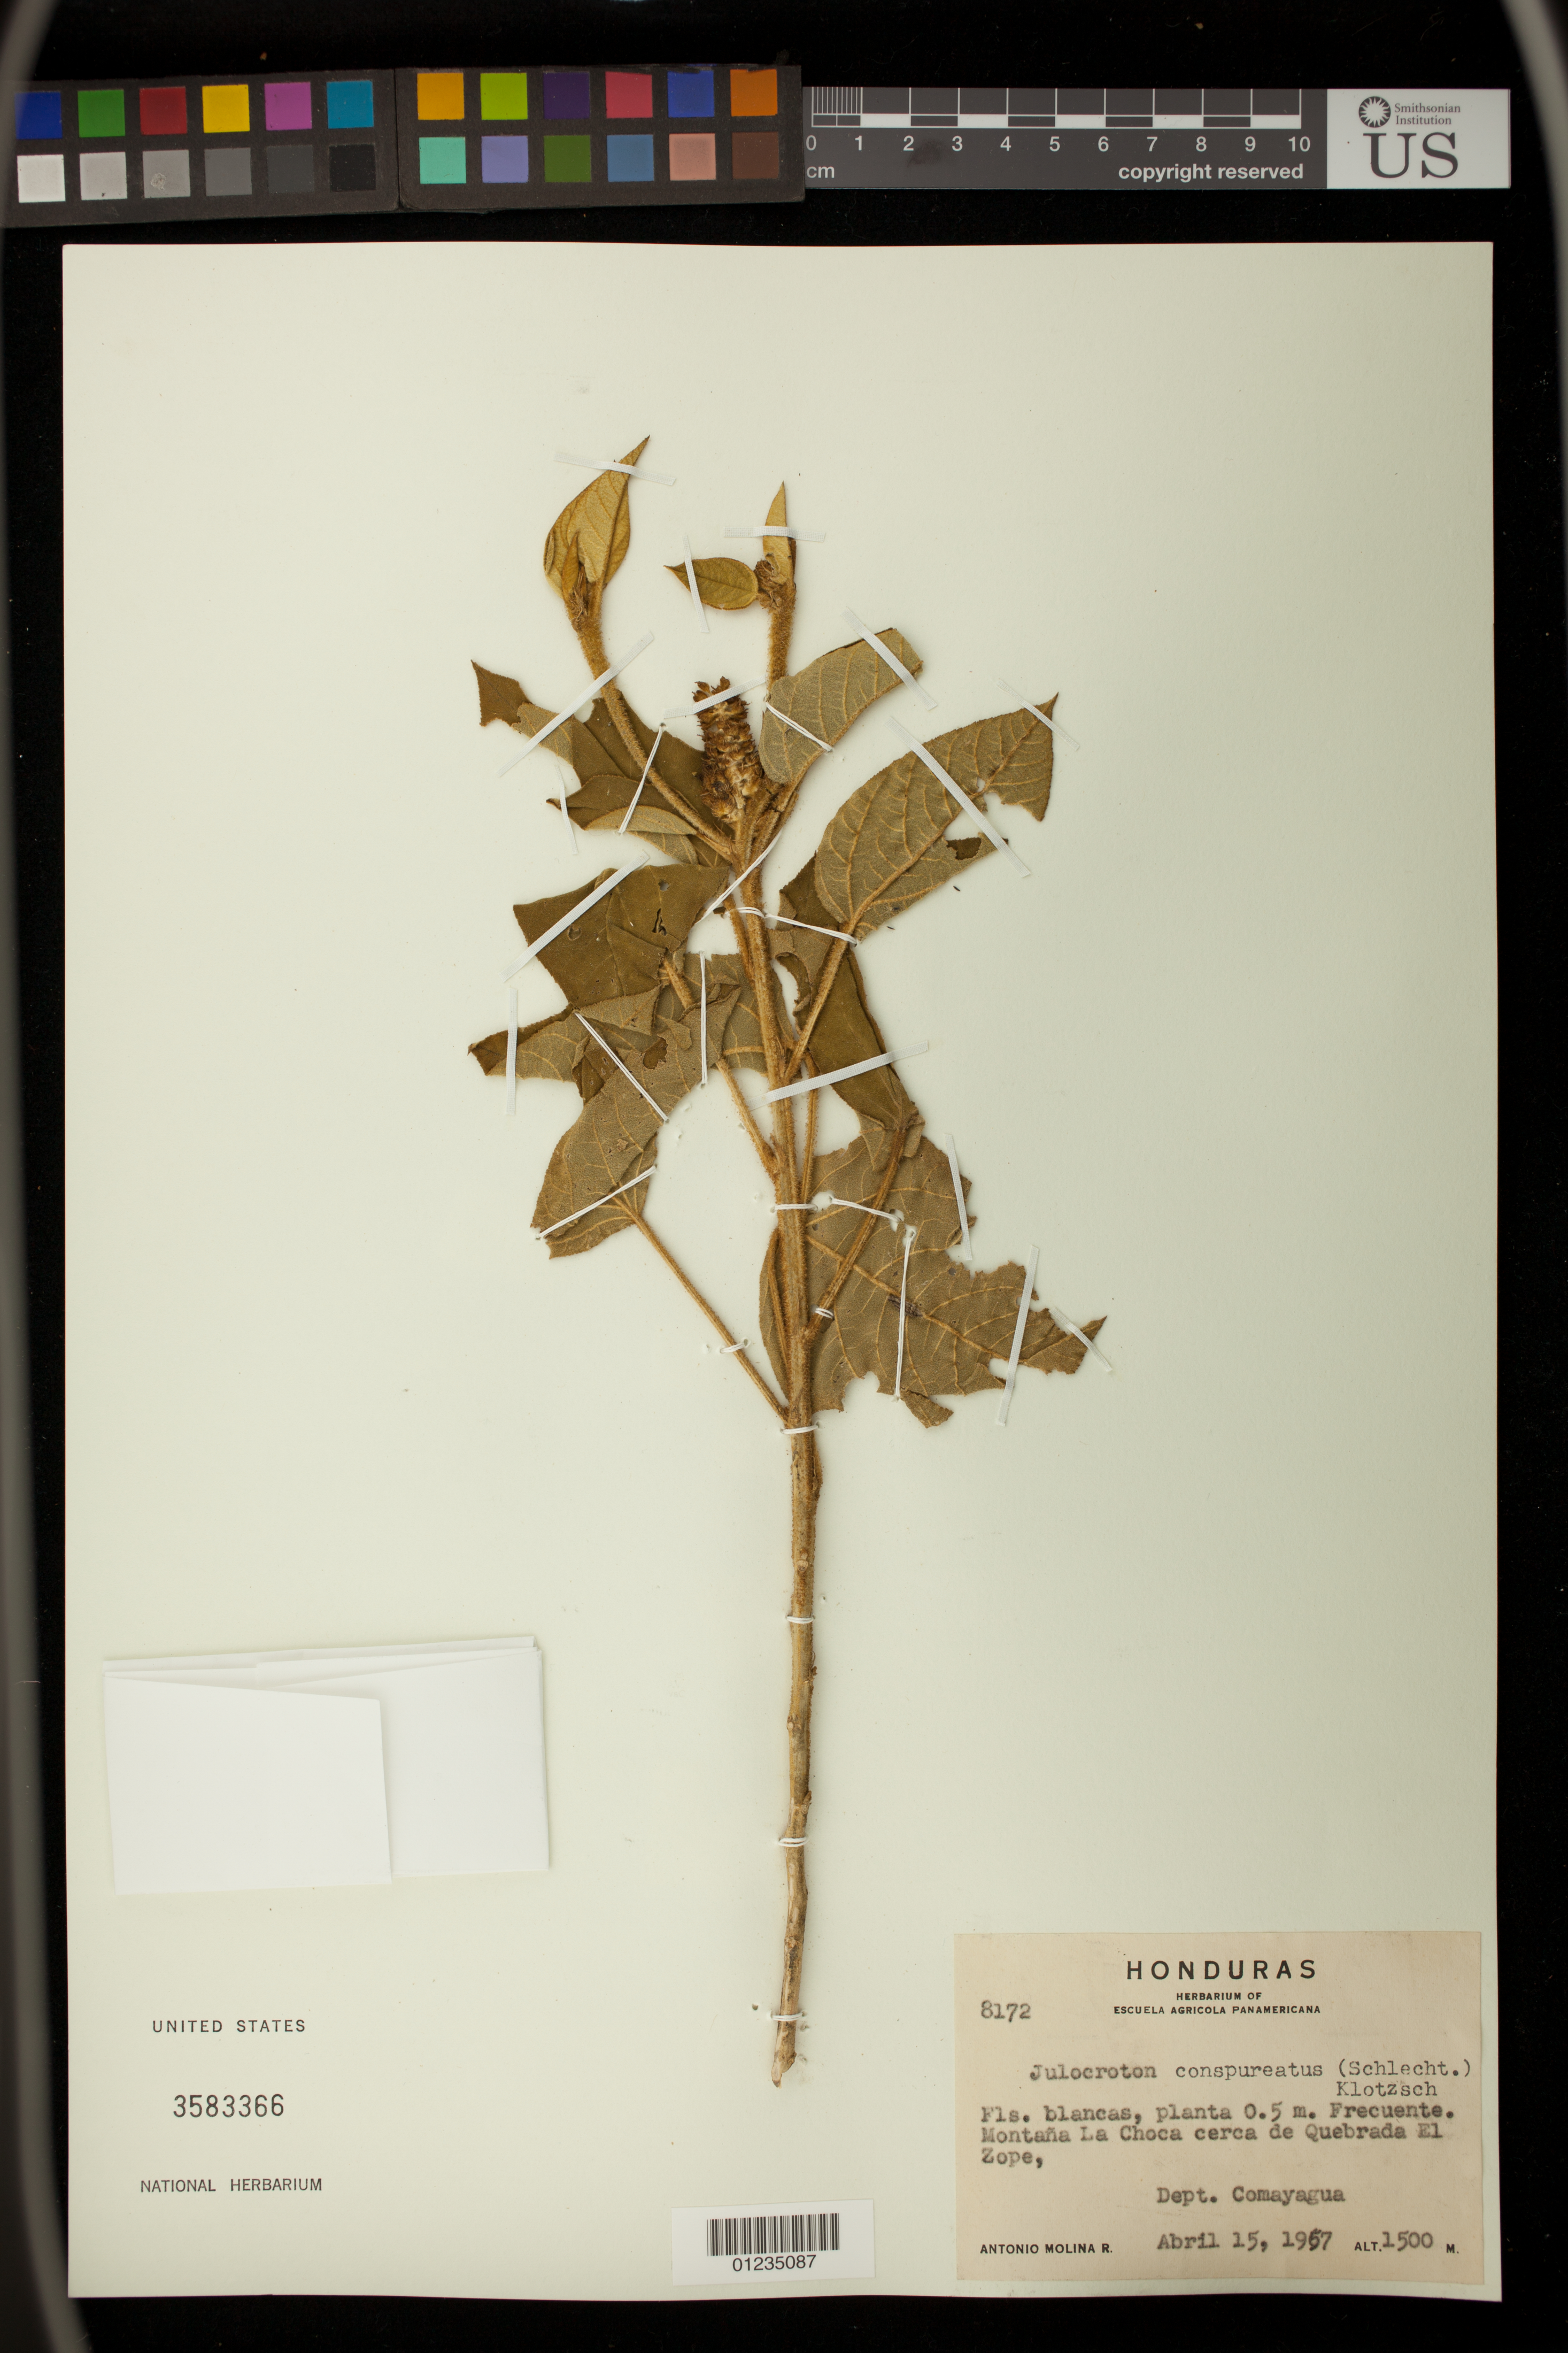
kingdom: Plantae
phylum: Tracheophyta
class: Magnoliopsida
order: Malpighiales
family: Euphorbiaceae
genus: Julocroton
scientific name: Julocroton conspurcatus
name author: (Schltdl.) Klotzsch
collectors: A. Molina R.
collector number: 8172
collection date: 1957-04-15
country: Honduras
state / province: Comayagua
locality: Montana La Choca cerca de Quebrada El Zope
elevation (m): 1500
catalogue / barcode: US 3583366